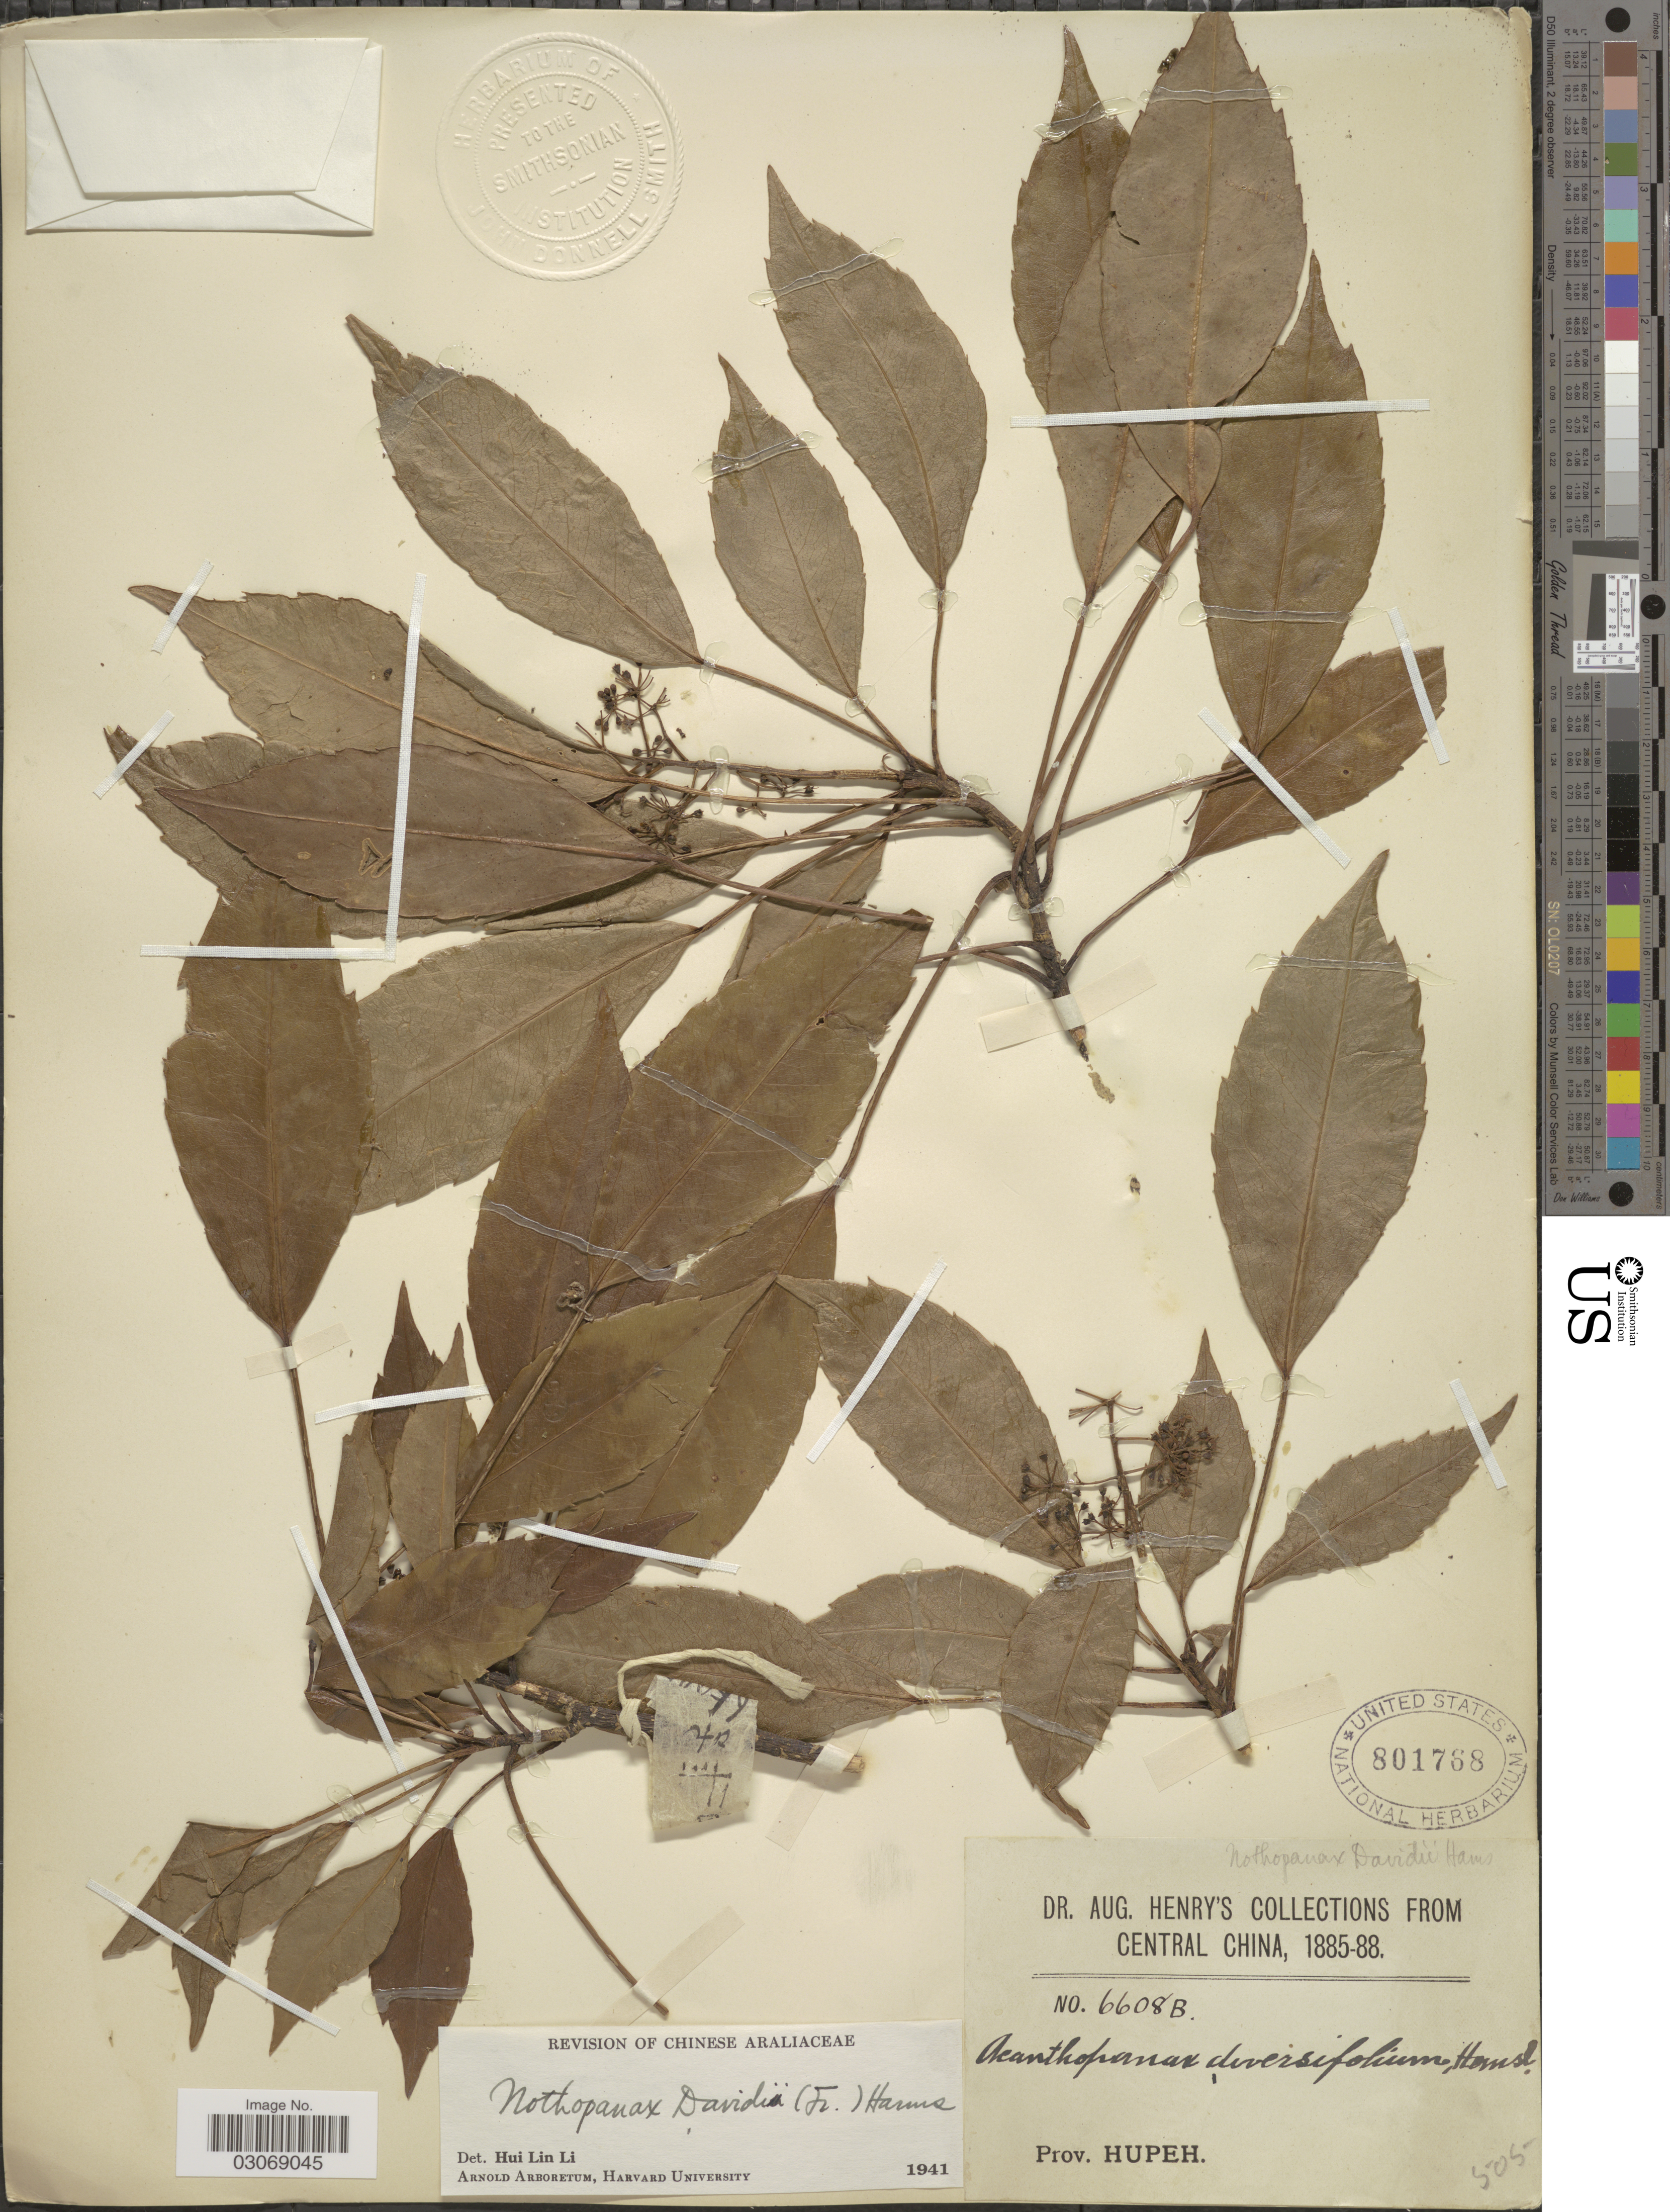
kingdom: Plantae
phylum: Tracheophyta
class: Magnoliopsida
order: Apiales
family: Araliaceae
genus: Nothopanax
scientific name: Nothopanax davidii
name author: (Franch.) Harms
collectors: A. Henry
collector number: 6608 B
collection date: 1885/1888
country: China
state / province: Hubei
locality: Central China. Hupeh.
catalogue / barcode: US 801768